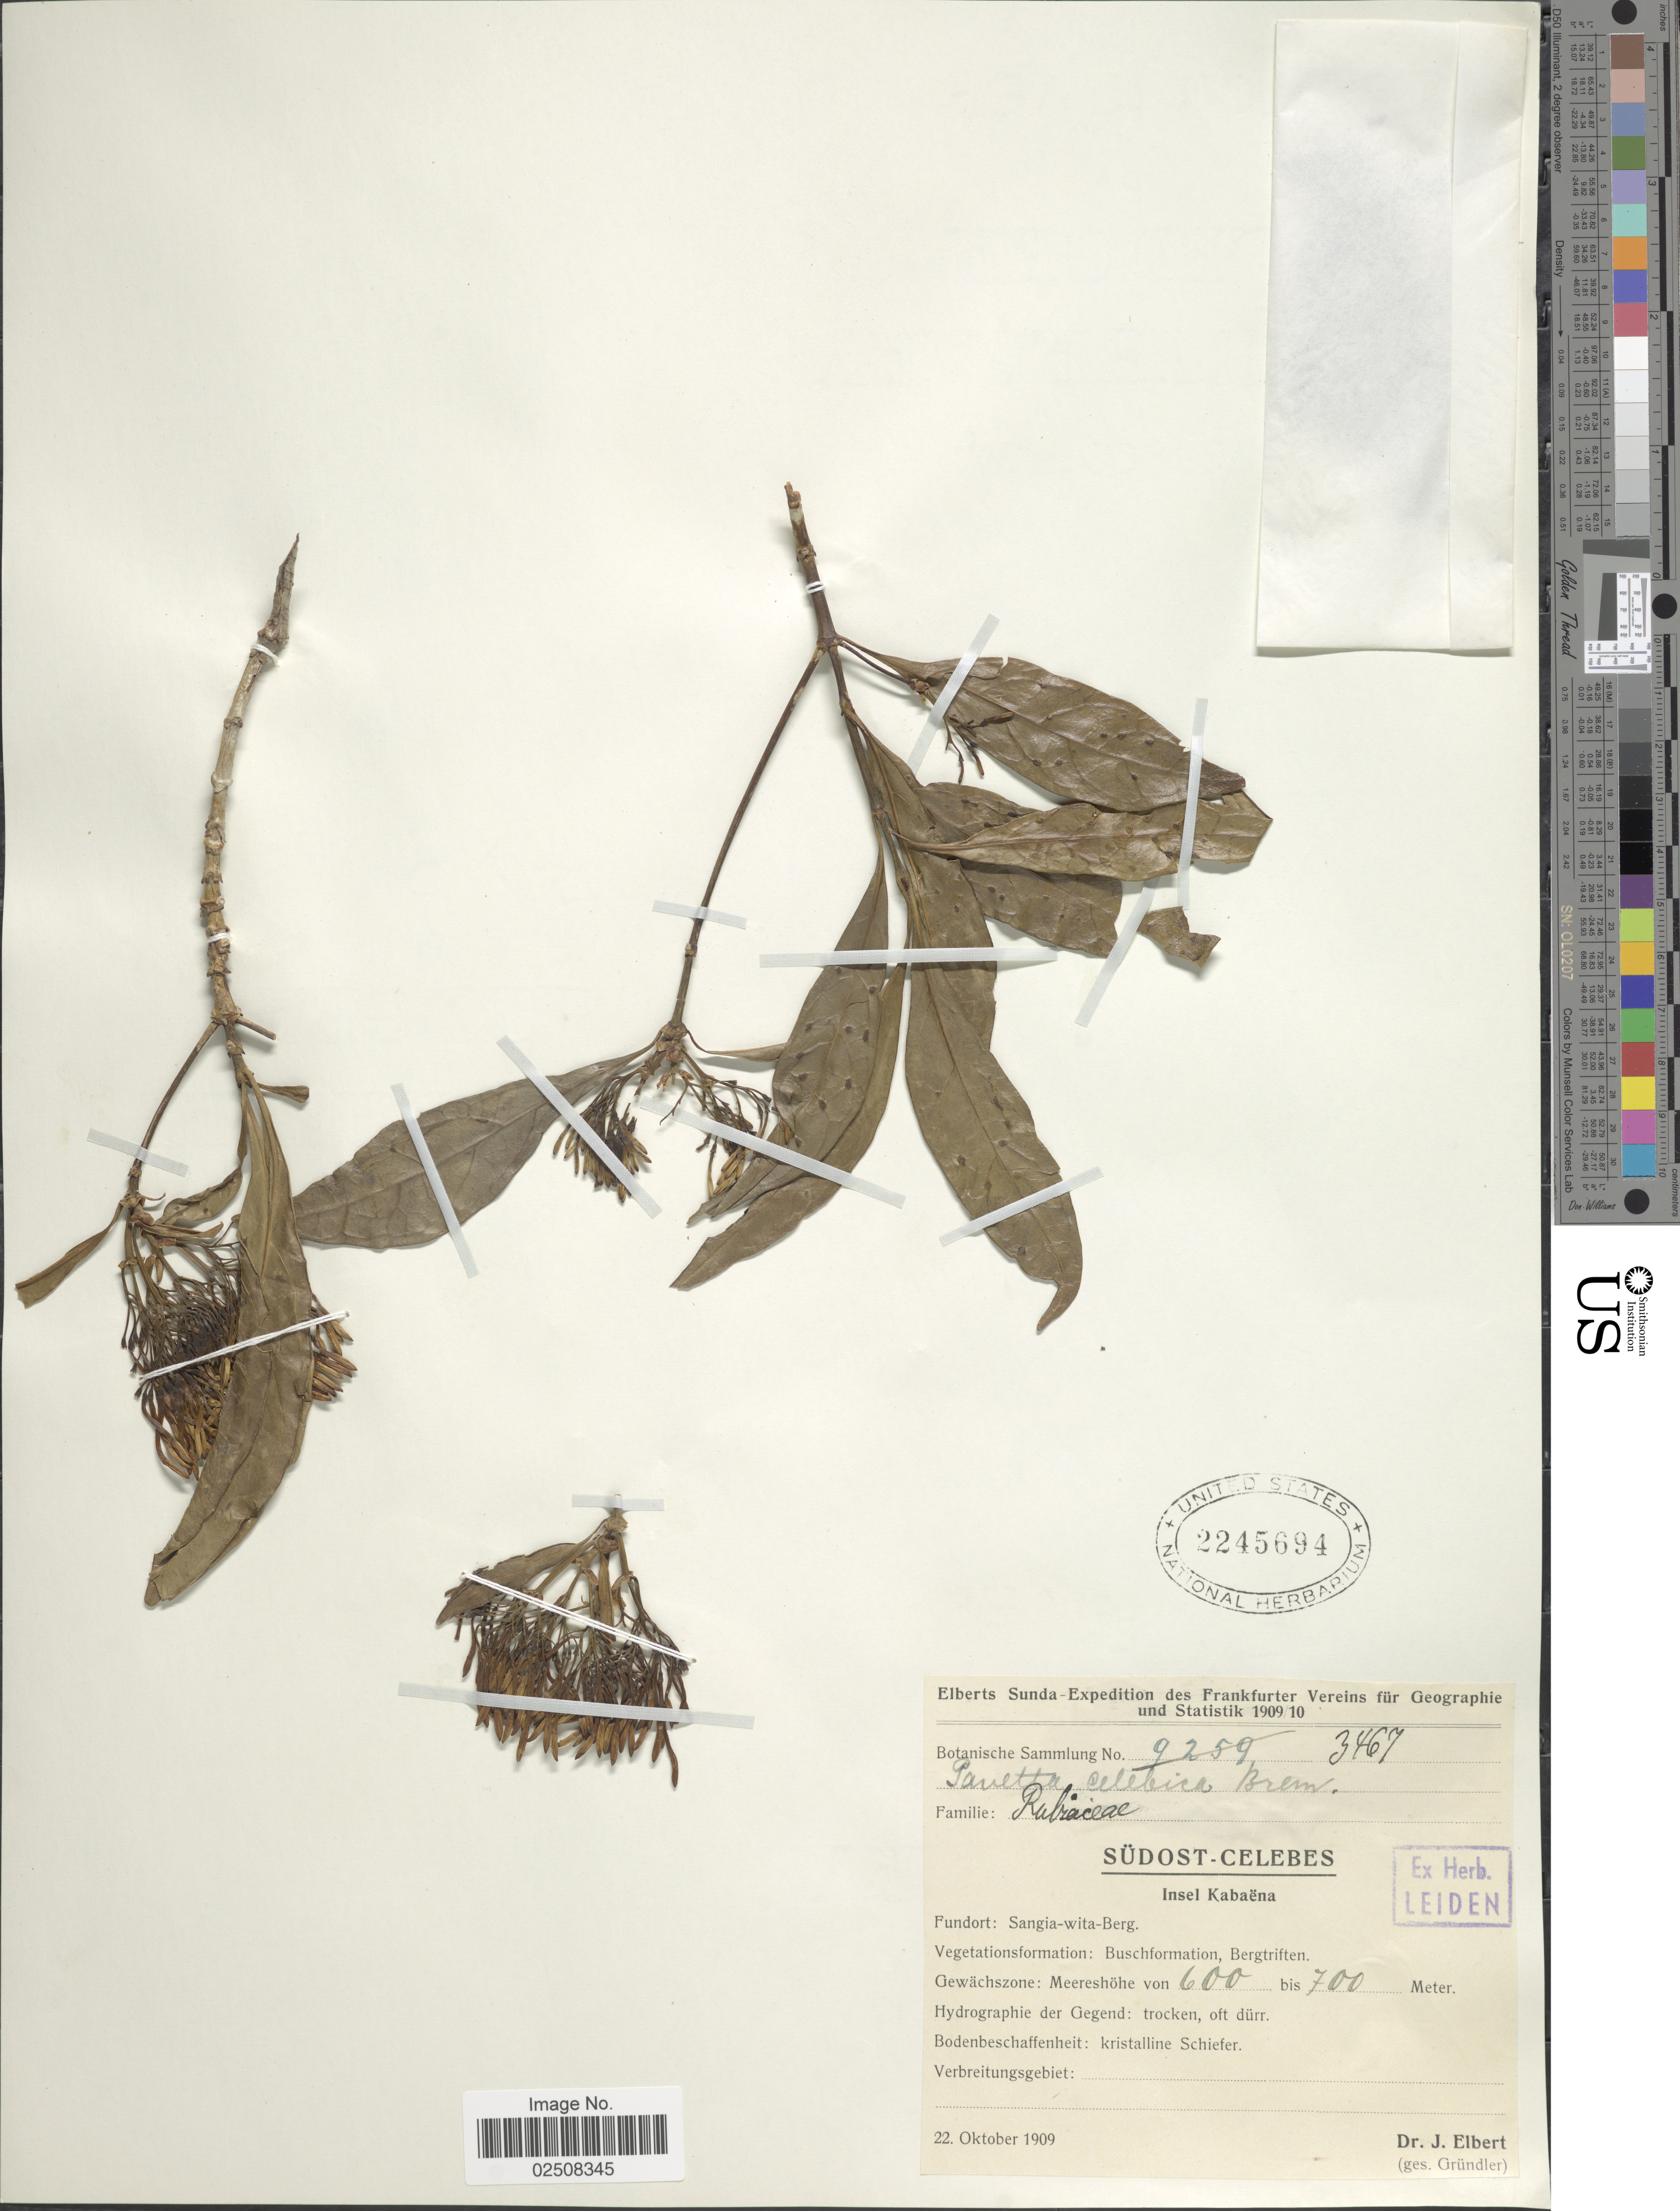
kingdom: Plantae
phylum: Tracheophyta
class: Magnoliopsida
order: Gentianales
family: Rubiaceae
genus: Pavetta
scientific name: Pavetta celebica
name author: Bremek.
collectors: J. Elbert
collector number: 3467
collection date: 1909-10-22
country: Indonesia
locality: Südost-Celebes, Insel Kabaëna, Sangia-wita-Berg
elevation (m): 600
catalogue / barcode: US 2245694